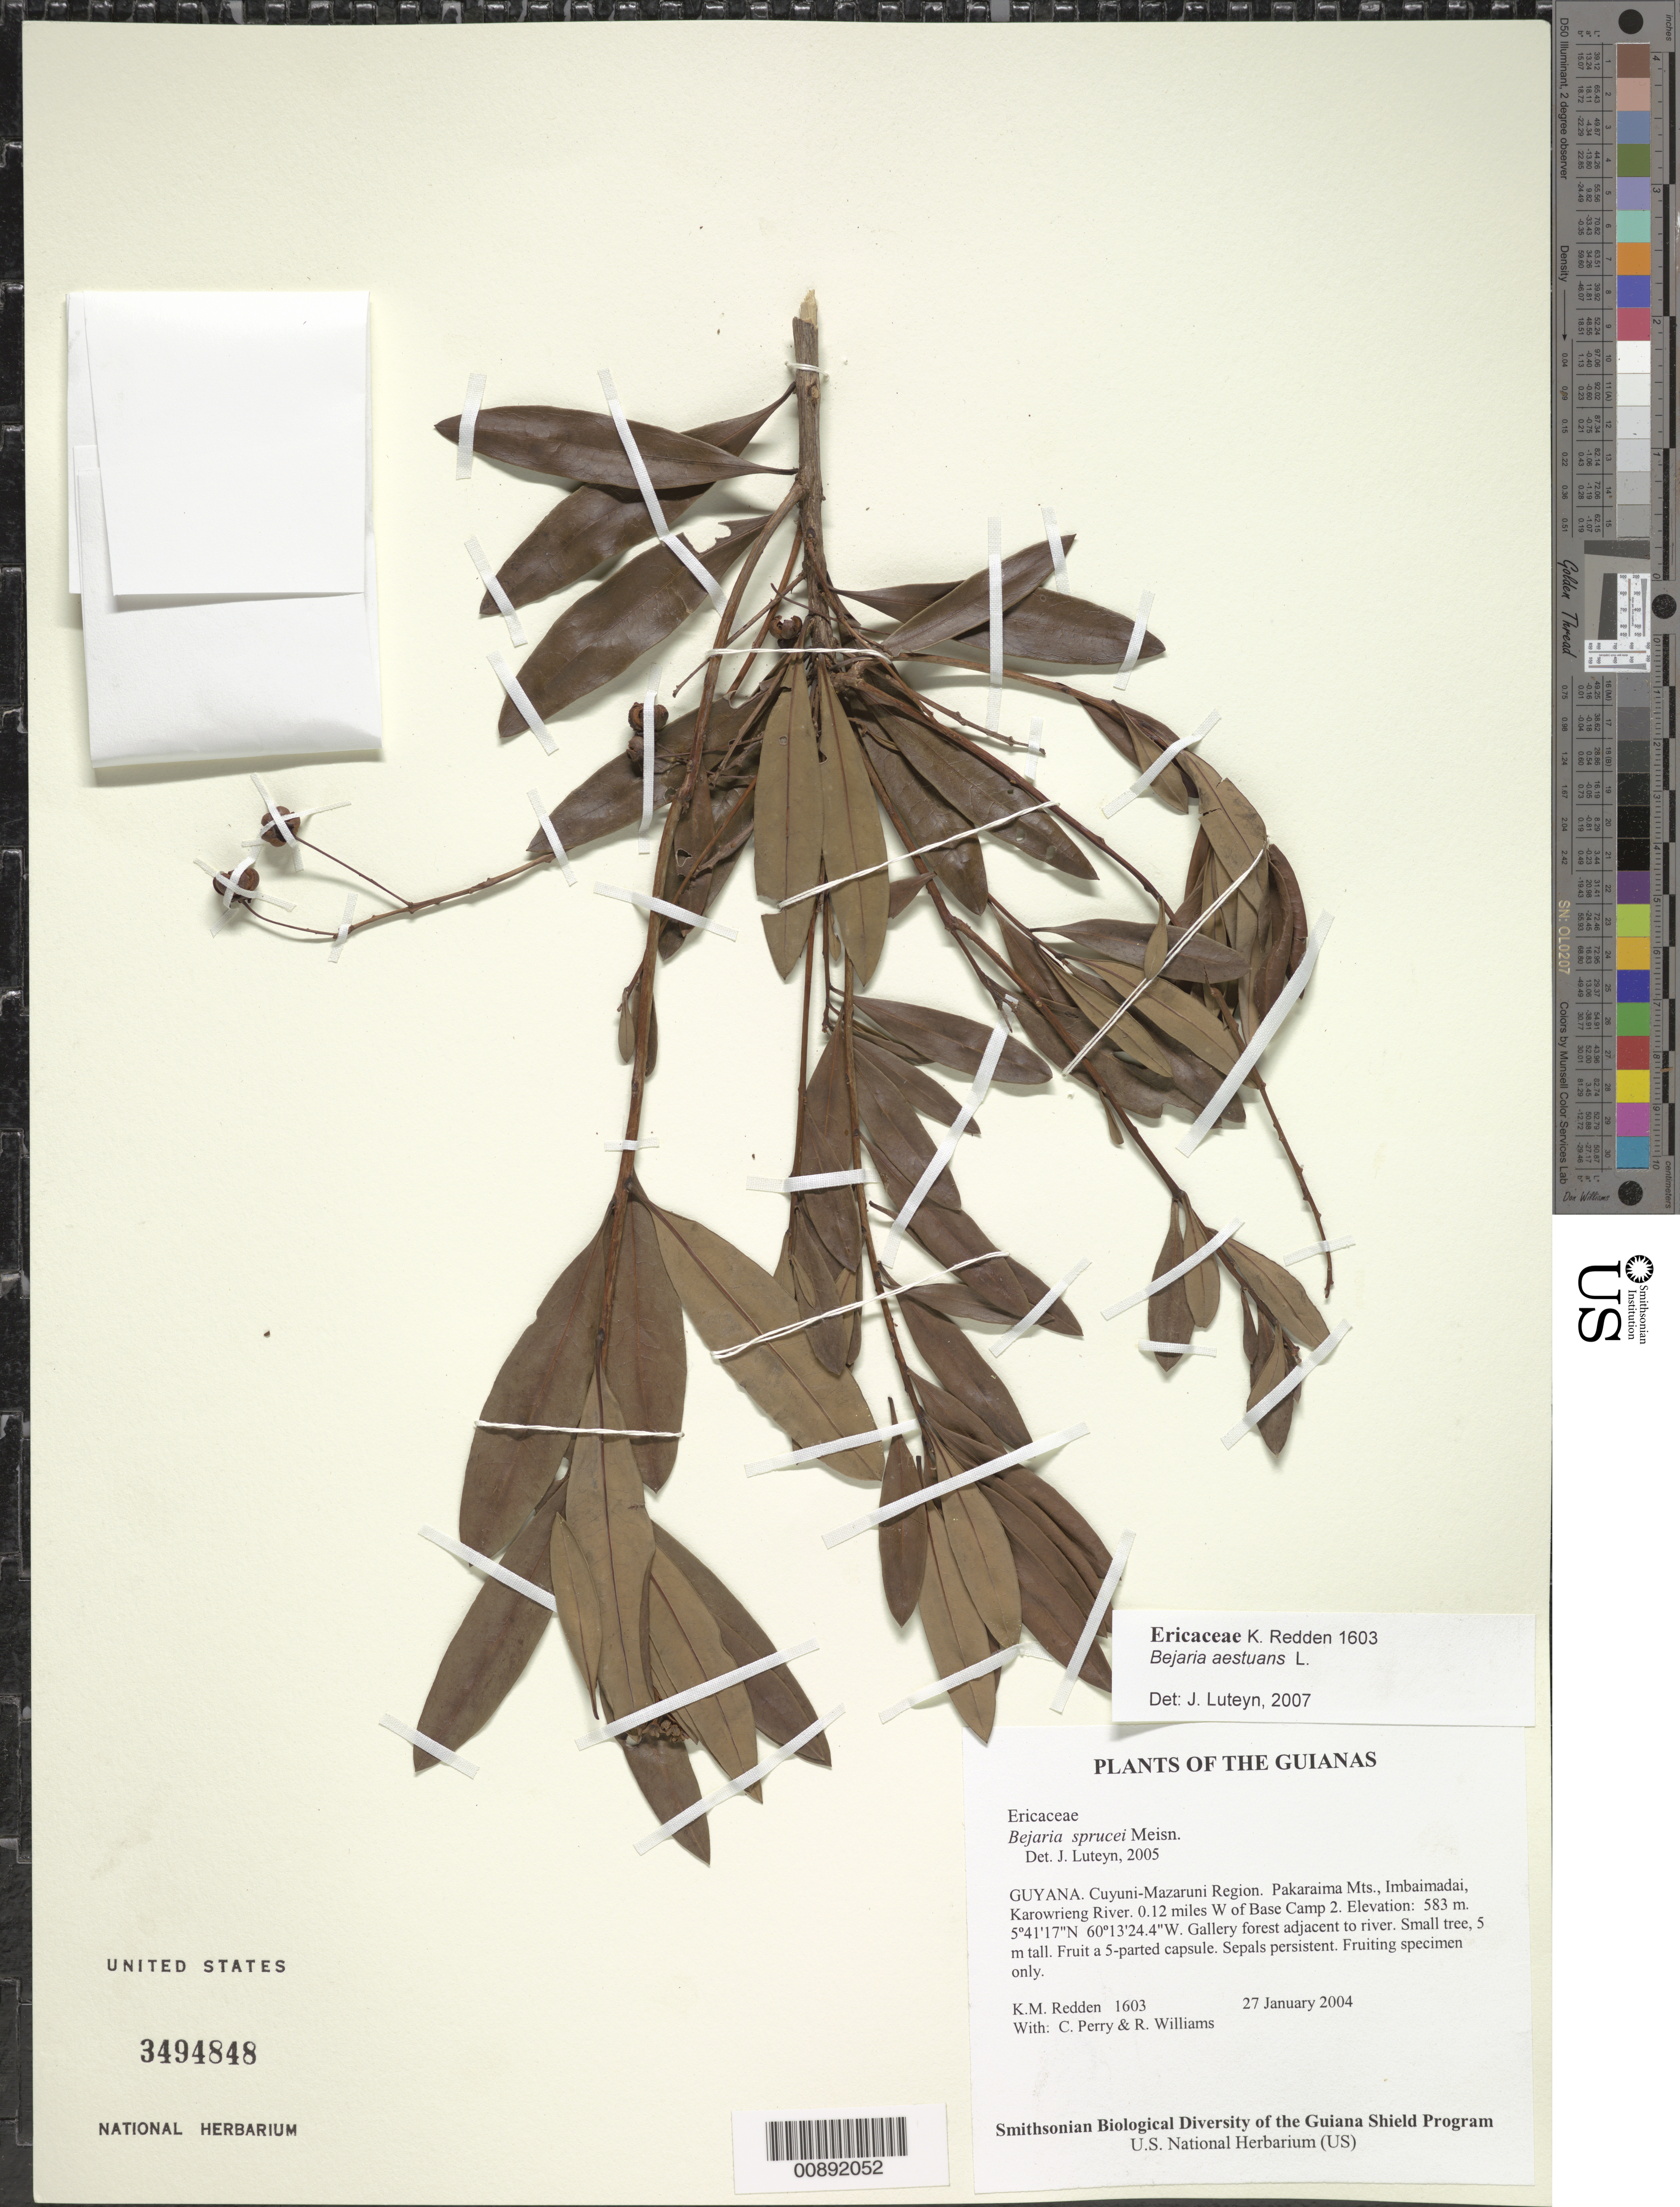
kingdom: Plantae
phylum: Tracheophyta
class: Magnoliopsida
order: Ericales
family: Ericaceae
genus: Bejaria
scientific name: Bejaria aestuans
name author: Mutis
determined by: Luteyn, J. L.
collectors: K. M. Redden, C. Perry & R. Williams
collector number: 1603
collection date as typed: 27 January 2004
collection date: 2004-01-27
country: Guyana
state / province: Cuyuni-Mazaruni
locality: Pakaraima Mts., Imbaimadai, Karowrieng River. 0.12 miles W of Base Camp 2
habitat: Gallery forest adjacent to river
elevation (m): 583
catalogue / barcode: US 3494848